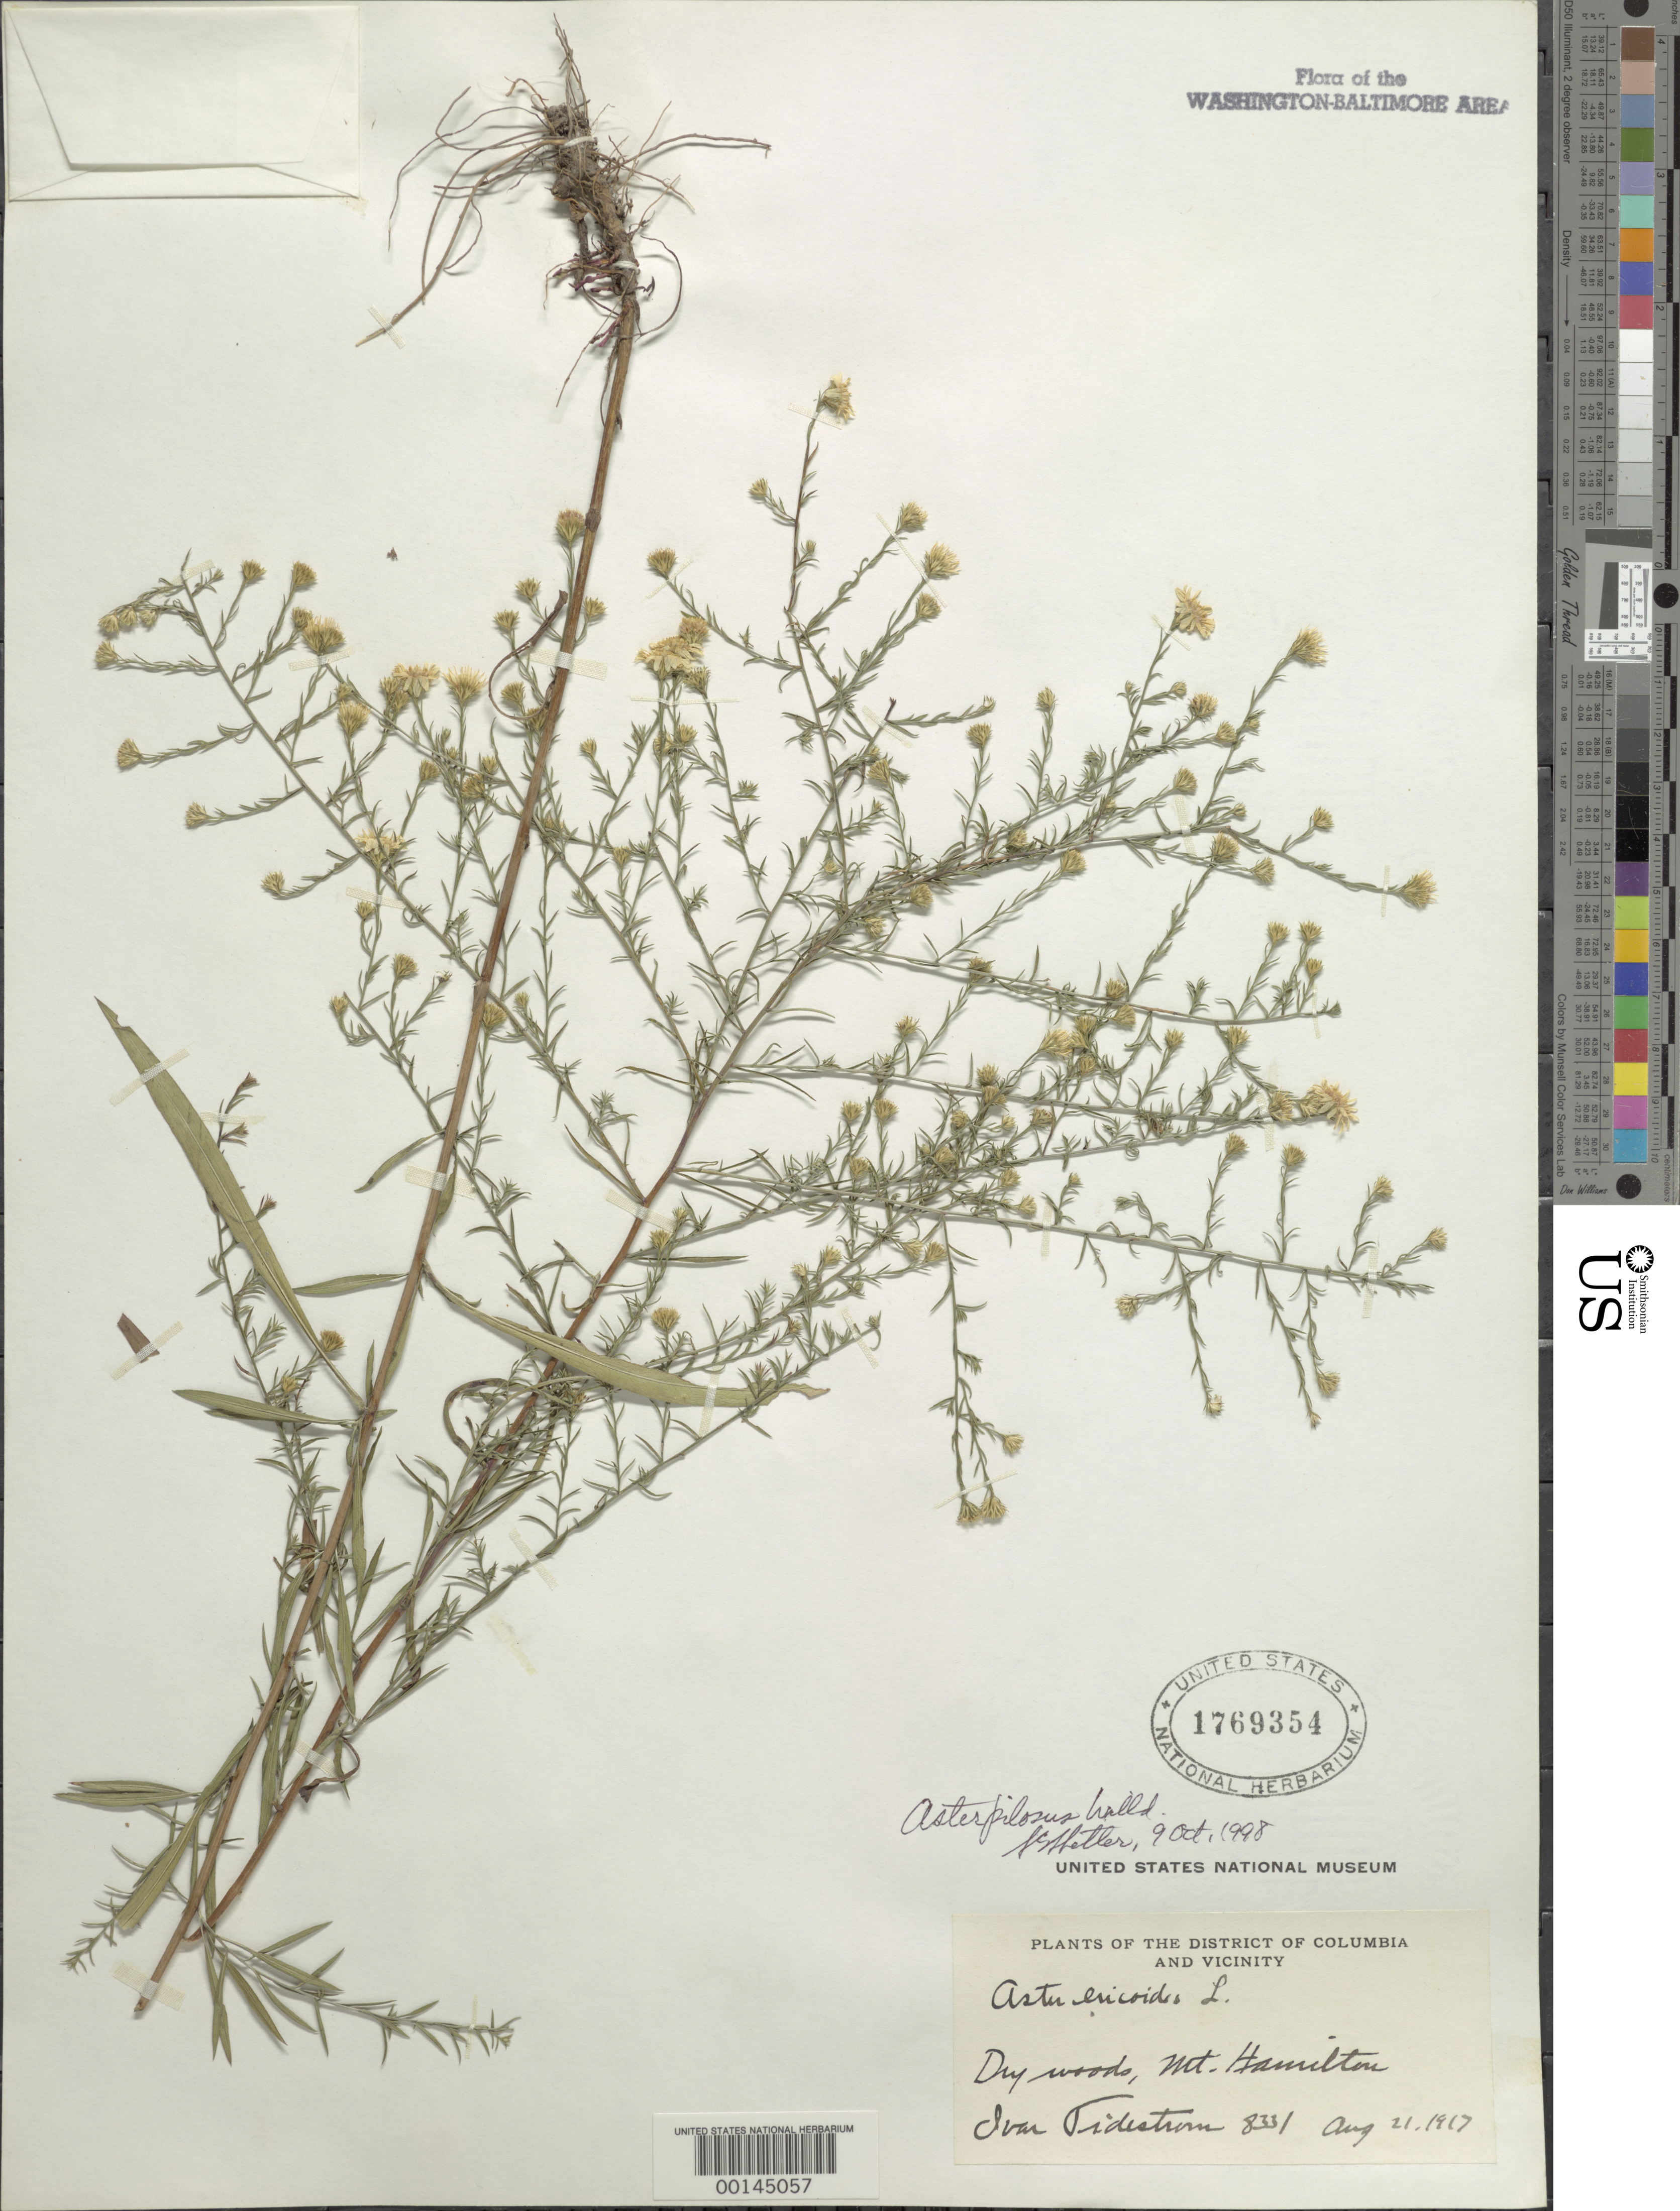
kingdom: Plantae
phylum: Tracheophyta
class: Magnoliopsida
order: Asterales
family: Asteraceae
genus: Symphyotrichum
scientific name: Symphyotrichum pilosum var. pringlei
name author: (A. Gray) G.L. Nesom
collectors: I. F. Tidestrom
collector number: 8331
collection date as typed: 21 Aug 1917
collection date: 1917-08-21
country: United States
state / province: District of Columbia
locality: Mount Hamilton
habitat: Dry woods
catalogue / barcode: US 1769354